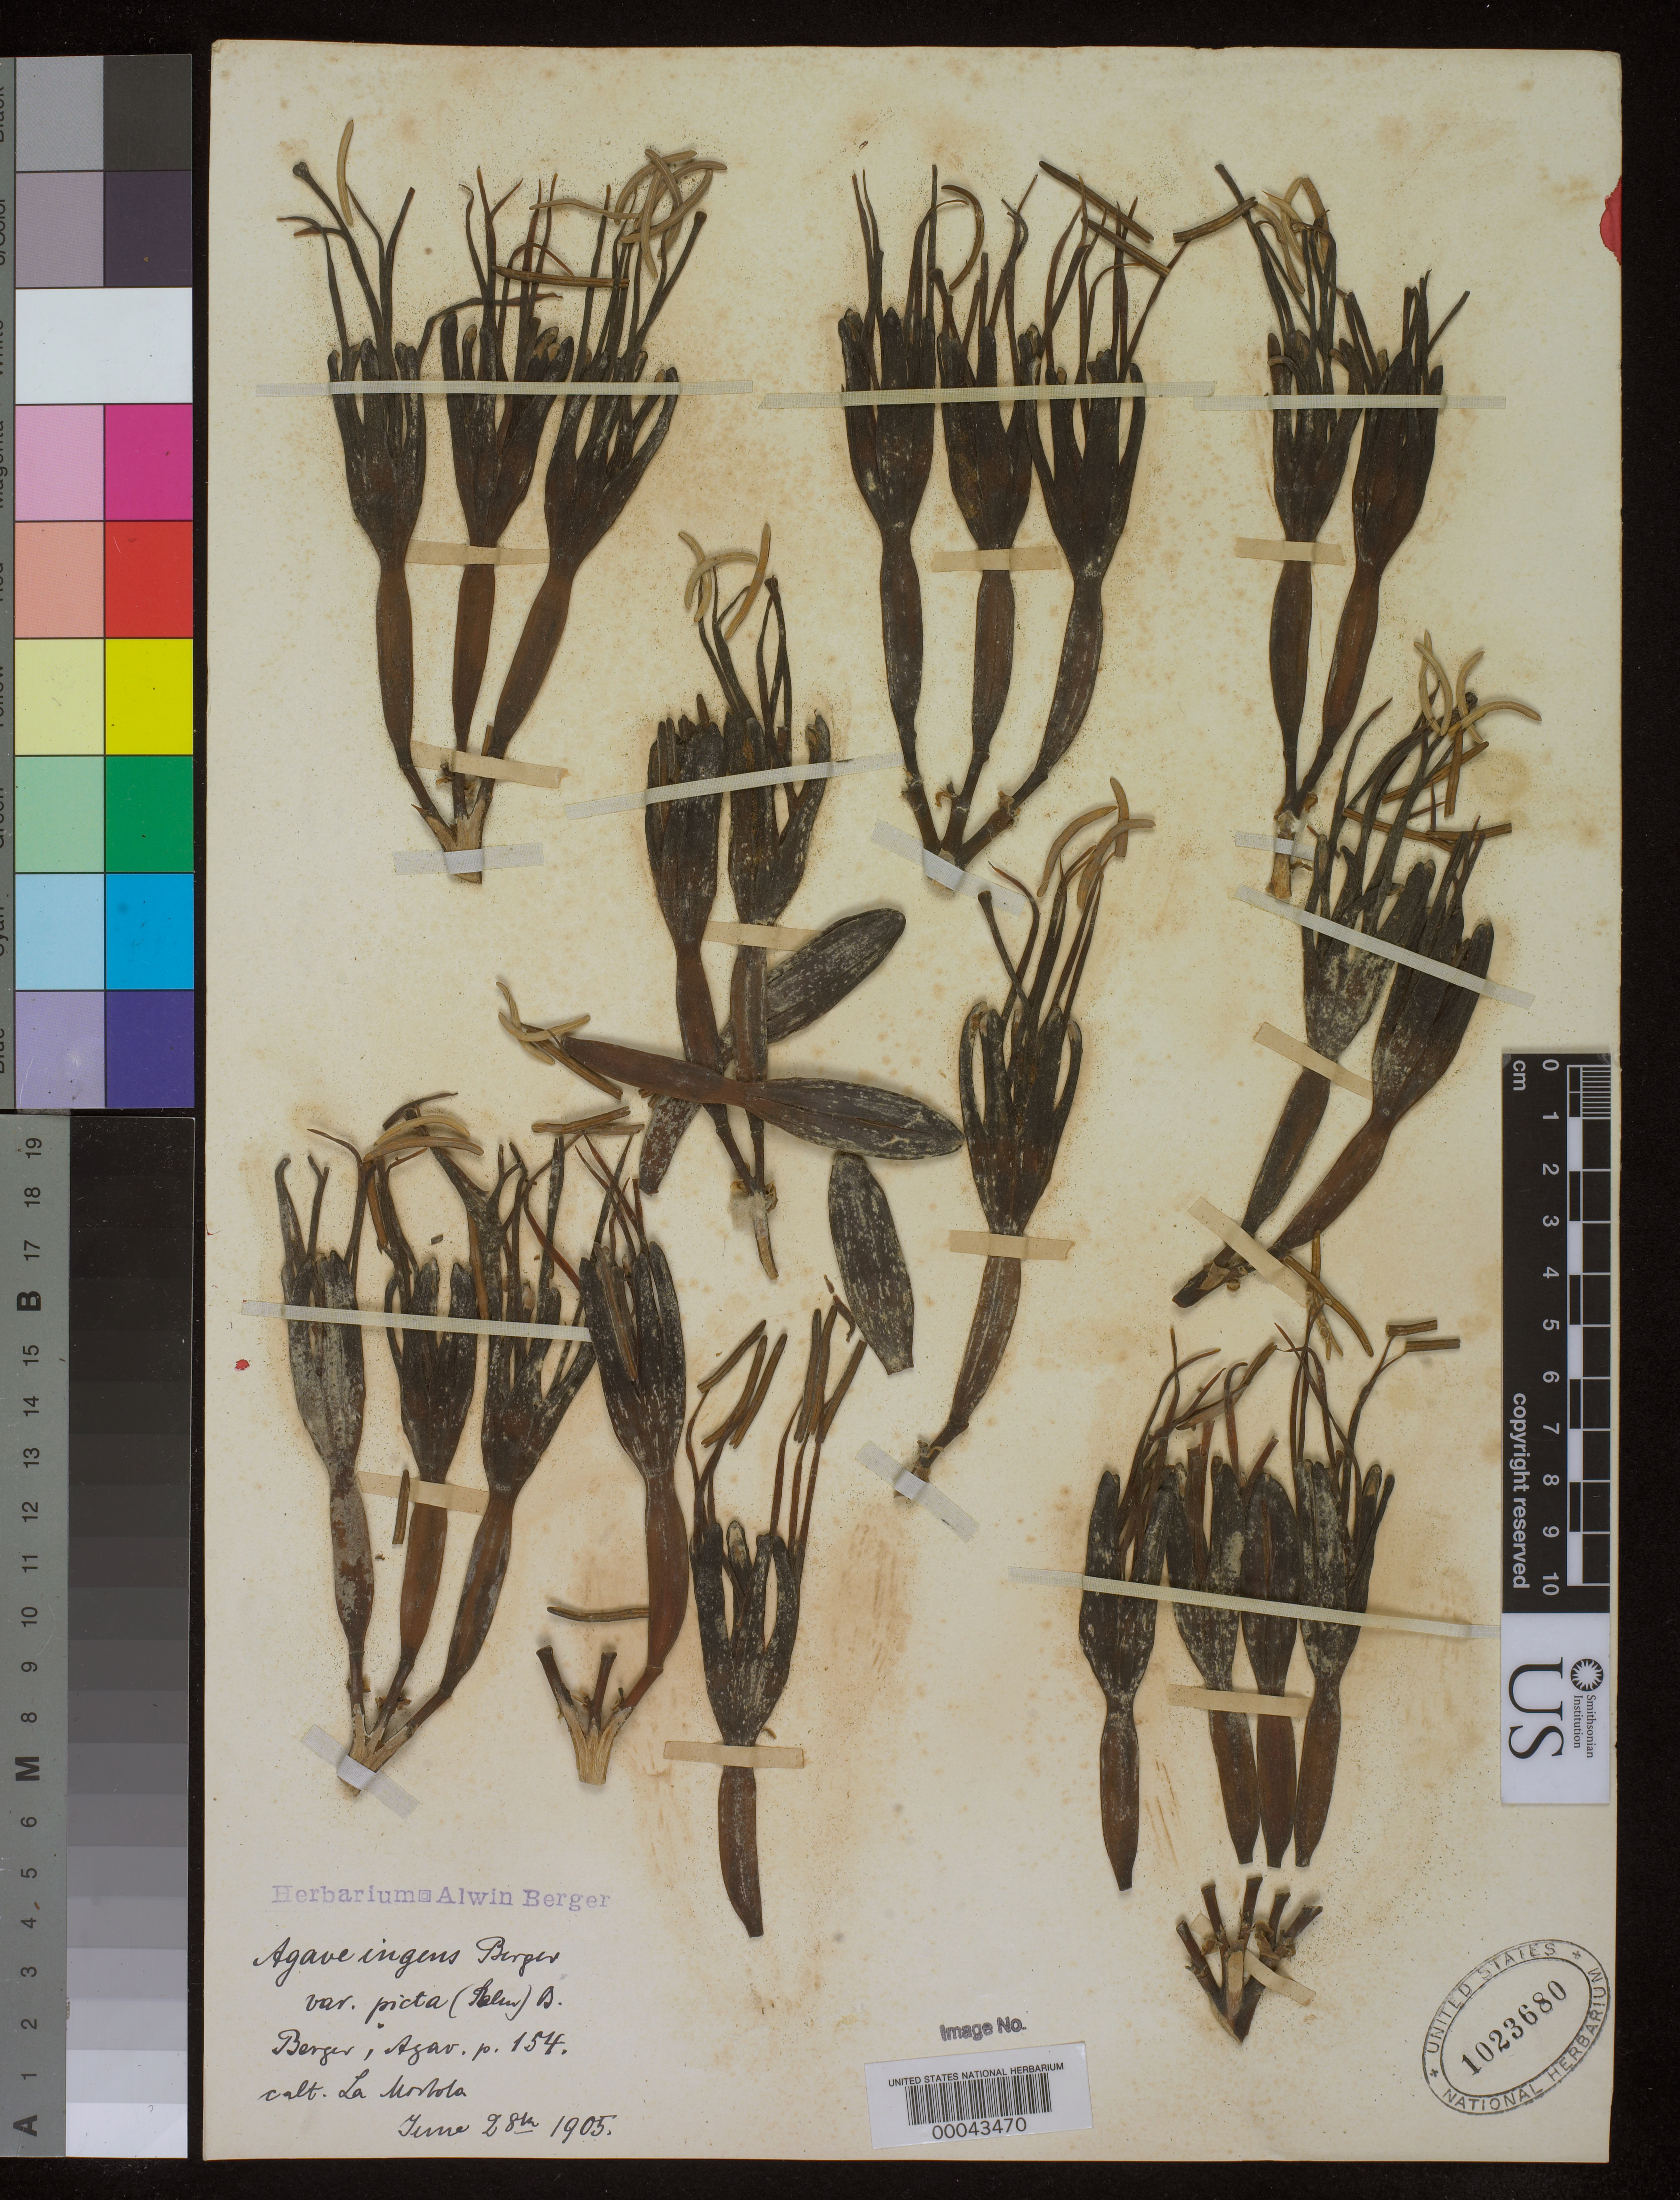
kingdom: Plantae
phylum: Tracheophyta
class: Liliopsida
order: Asparagales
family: Asparagaceae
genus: Agave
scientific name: Agave americana var. picta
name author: (Salm-Dyck) A. Terracc.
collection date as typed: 28 Jun 1905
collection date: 1905-06-28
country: Mexico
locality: E of Monserrat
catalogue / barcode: US 1023680